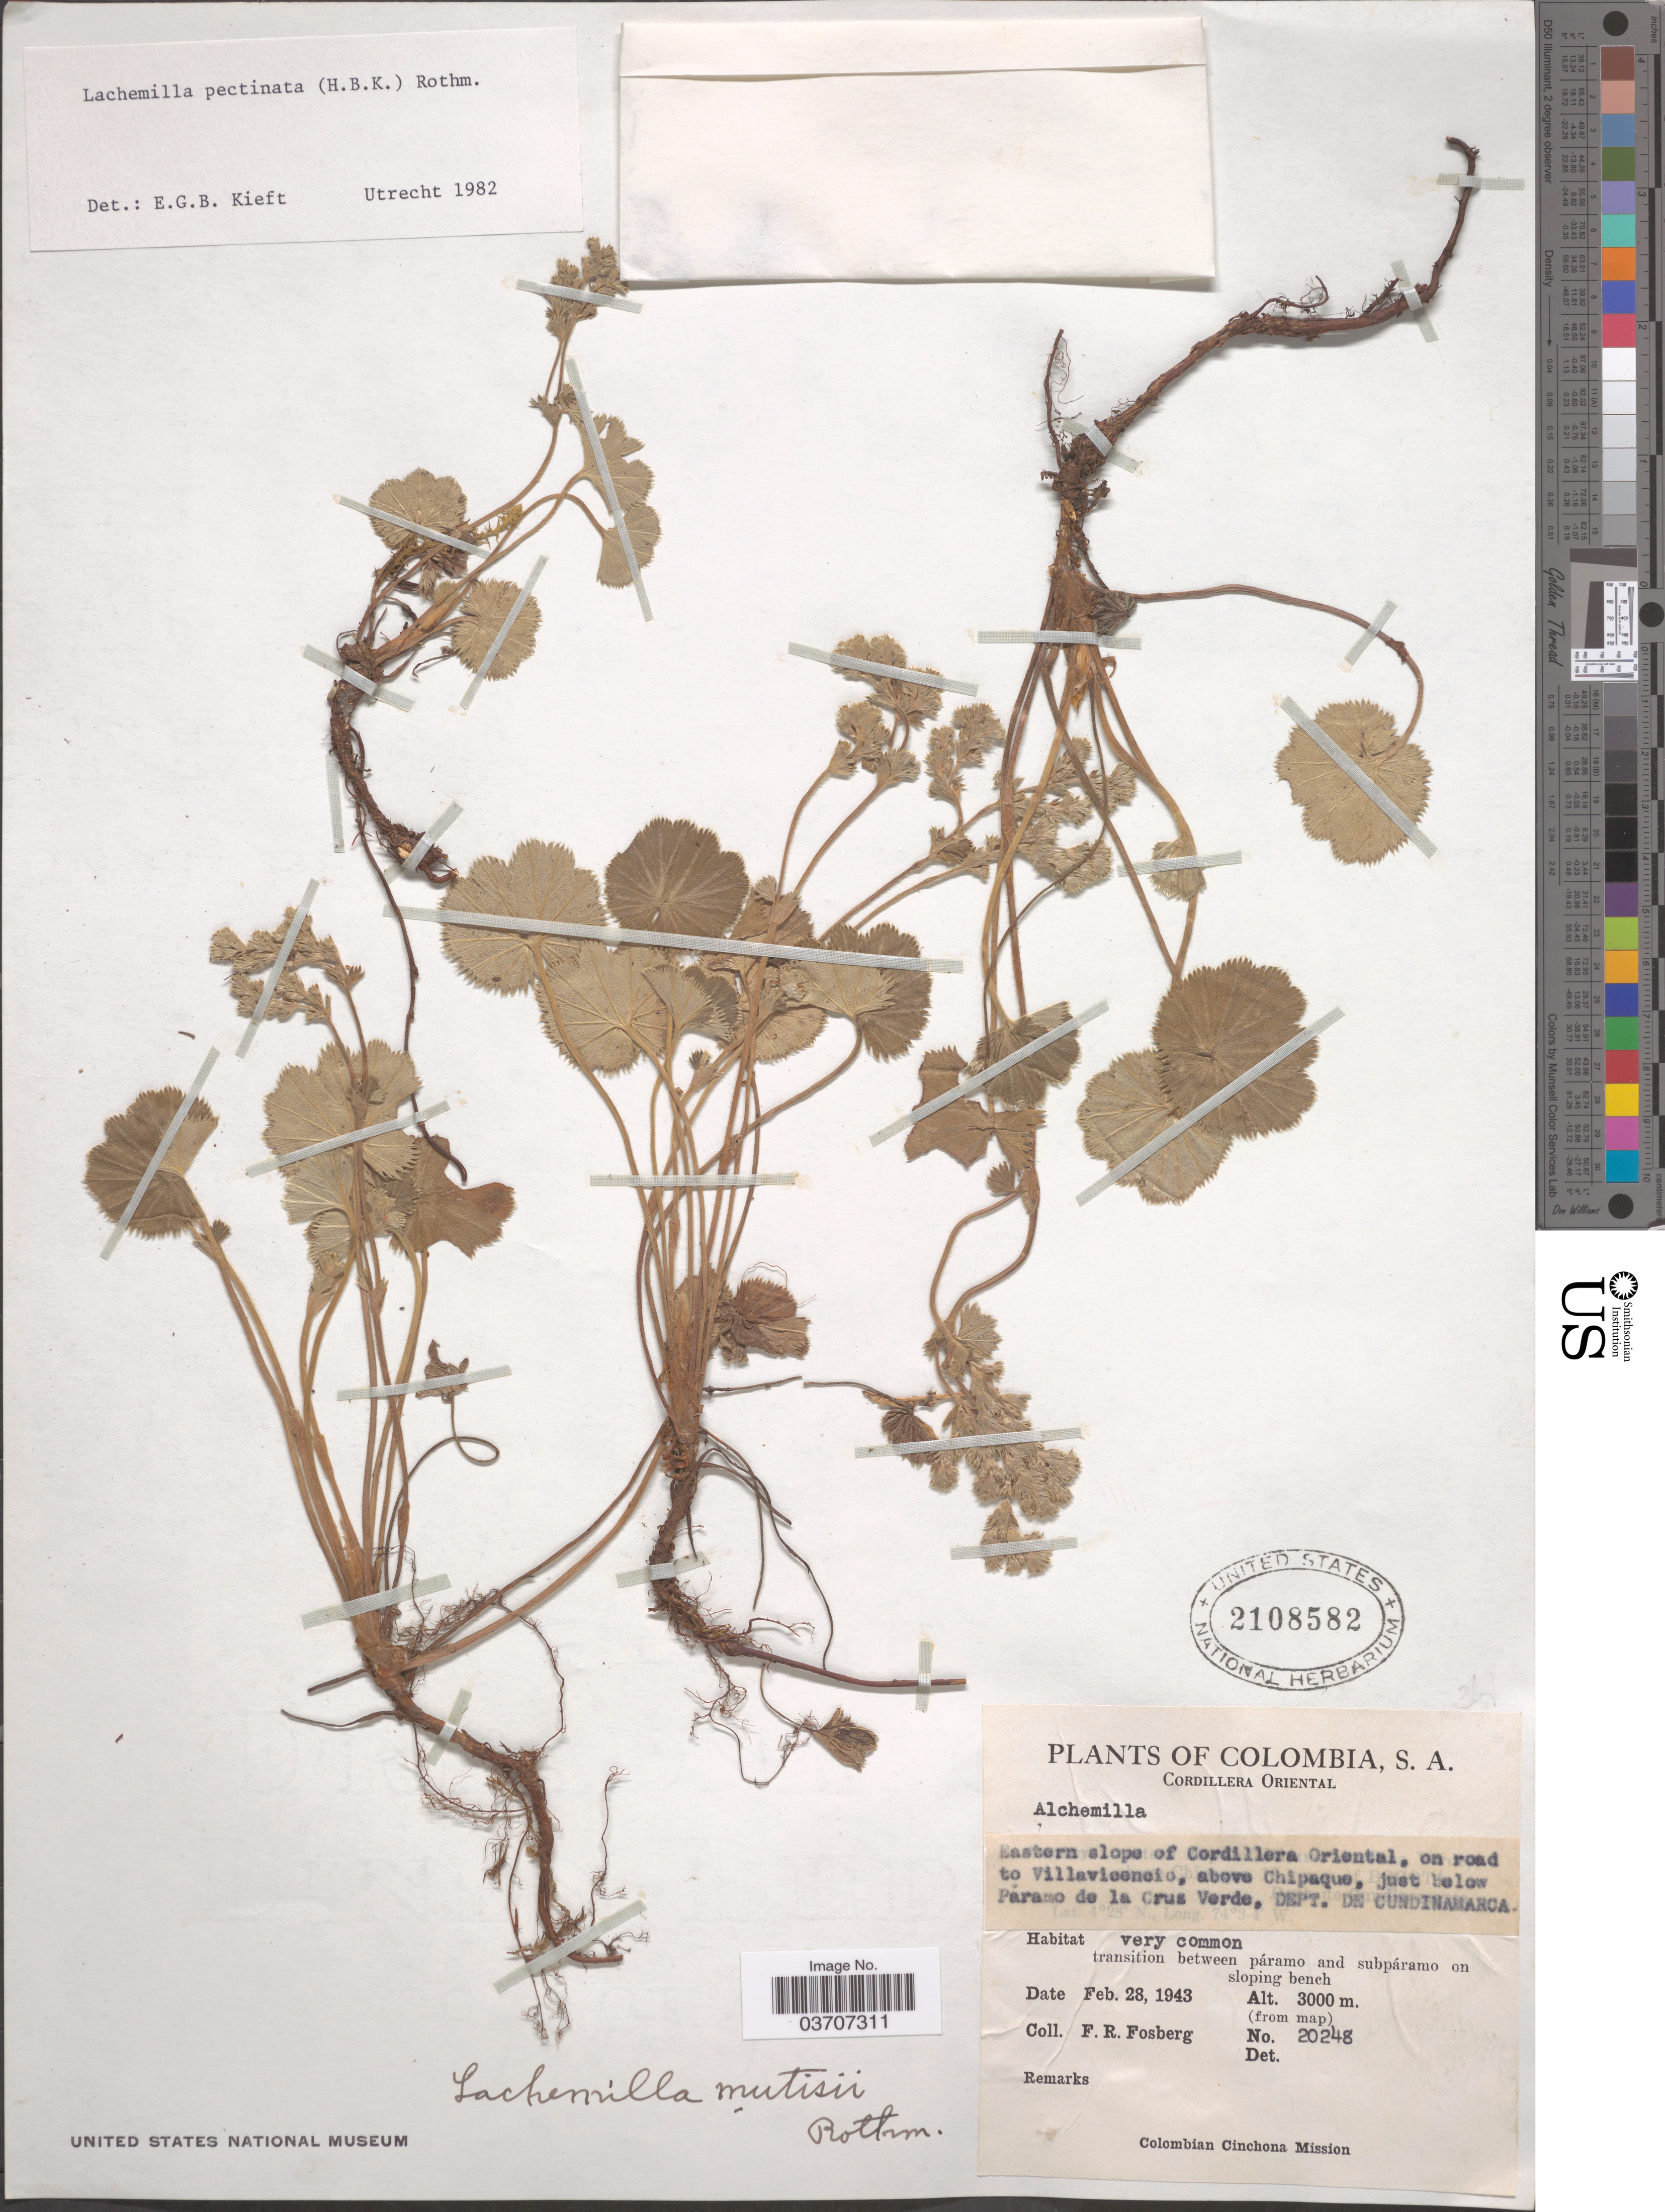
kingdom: Plantae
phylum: Tracheophyta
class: Magnoliopsida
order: Rosales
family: Rosaceae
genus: Lachemilla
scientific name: Lachemilla pectinata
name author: (Kunth) Rothm.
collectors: F. R. Fosberg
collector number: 20248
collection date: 1943-02-28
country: Colombia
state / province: Cundinamarca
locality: Cordillera Oriental. Eastern slope of Cordillera Oriental, on road to Villavicencio, above Chipque, just below Páramo de la Cruz Verde, Dept. de Cundinamarca.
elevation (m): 3000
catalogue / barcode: US 2108582